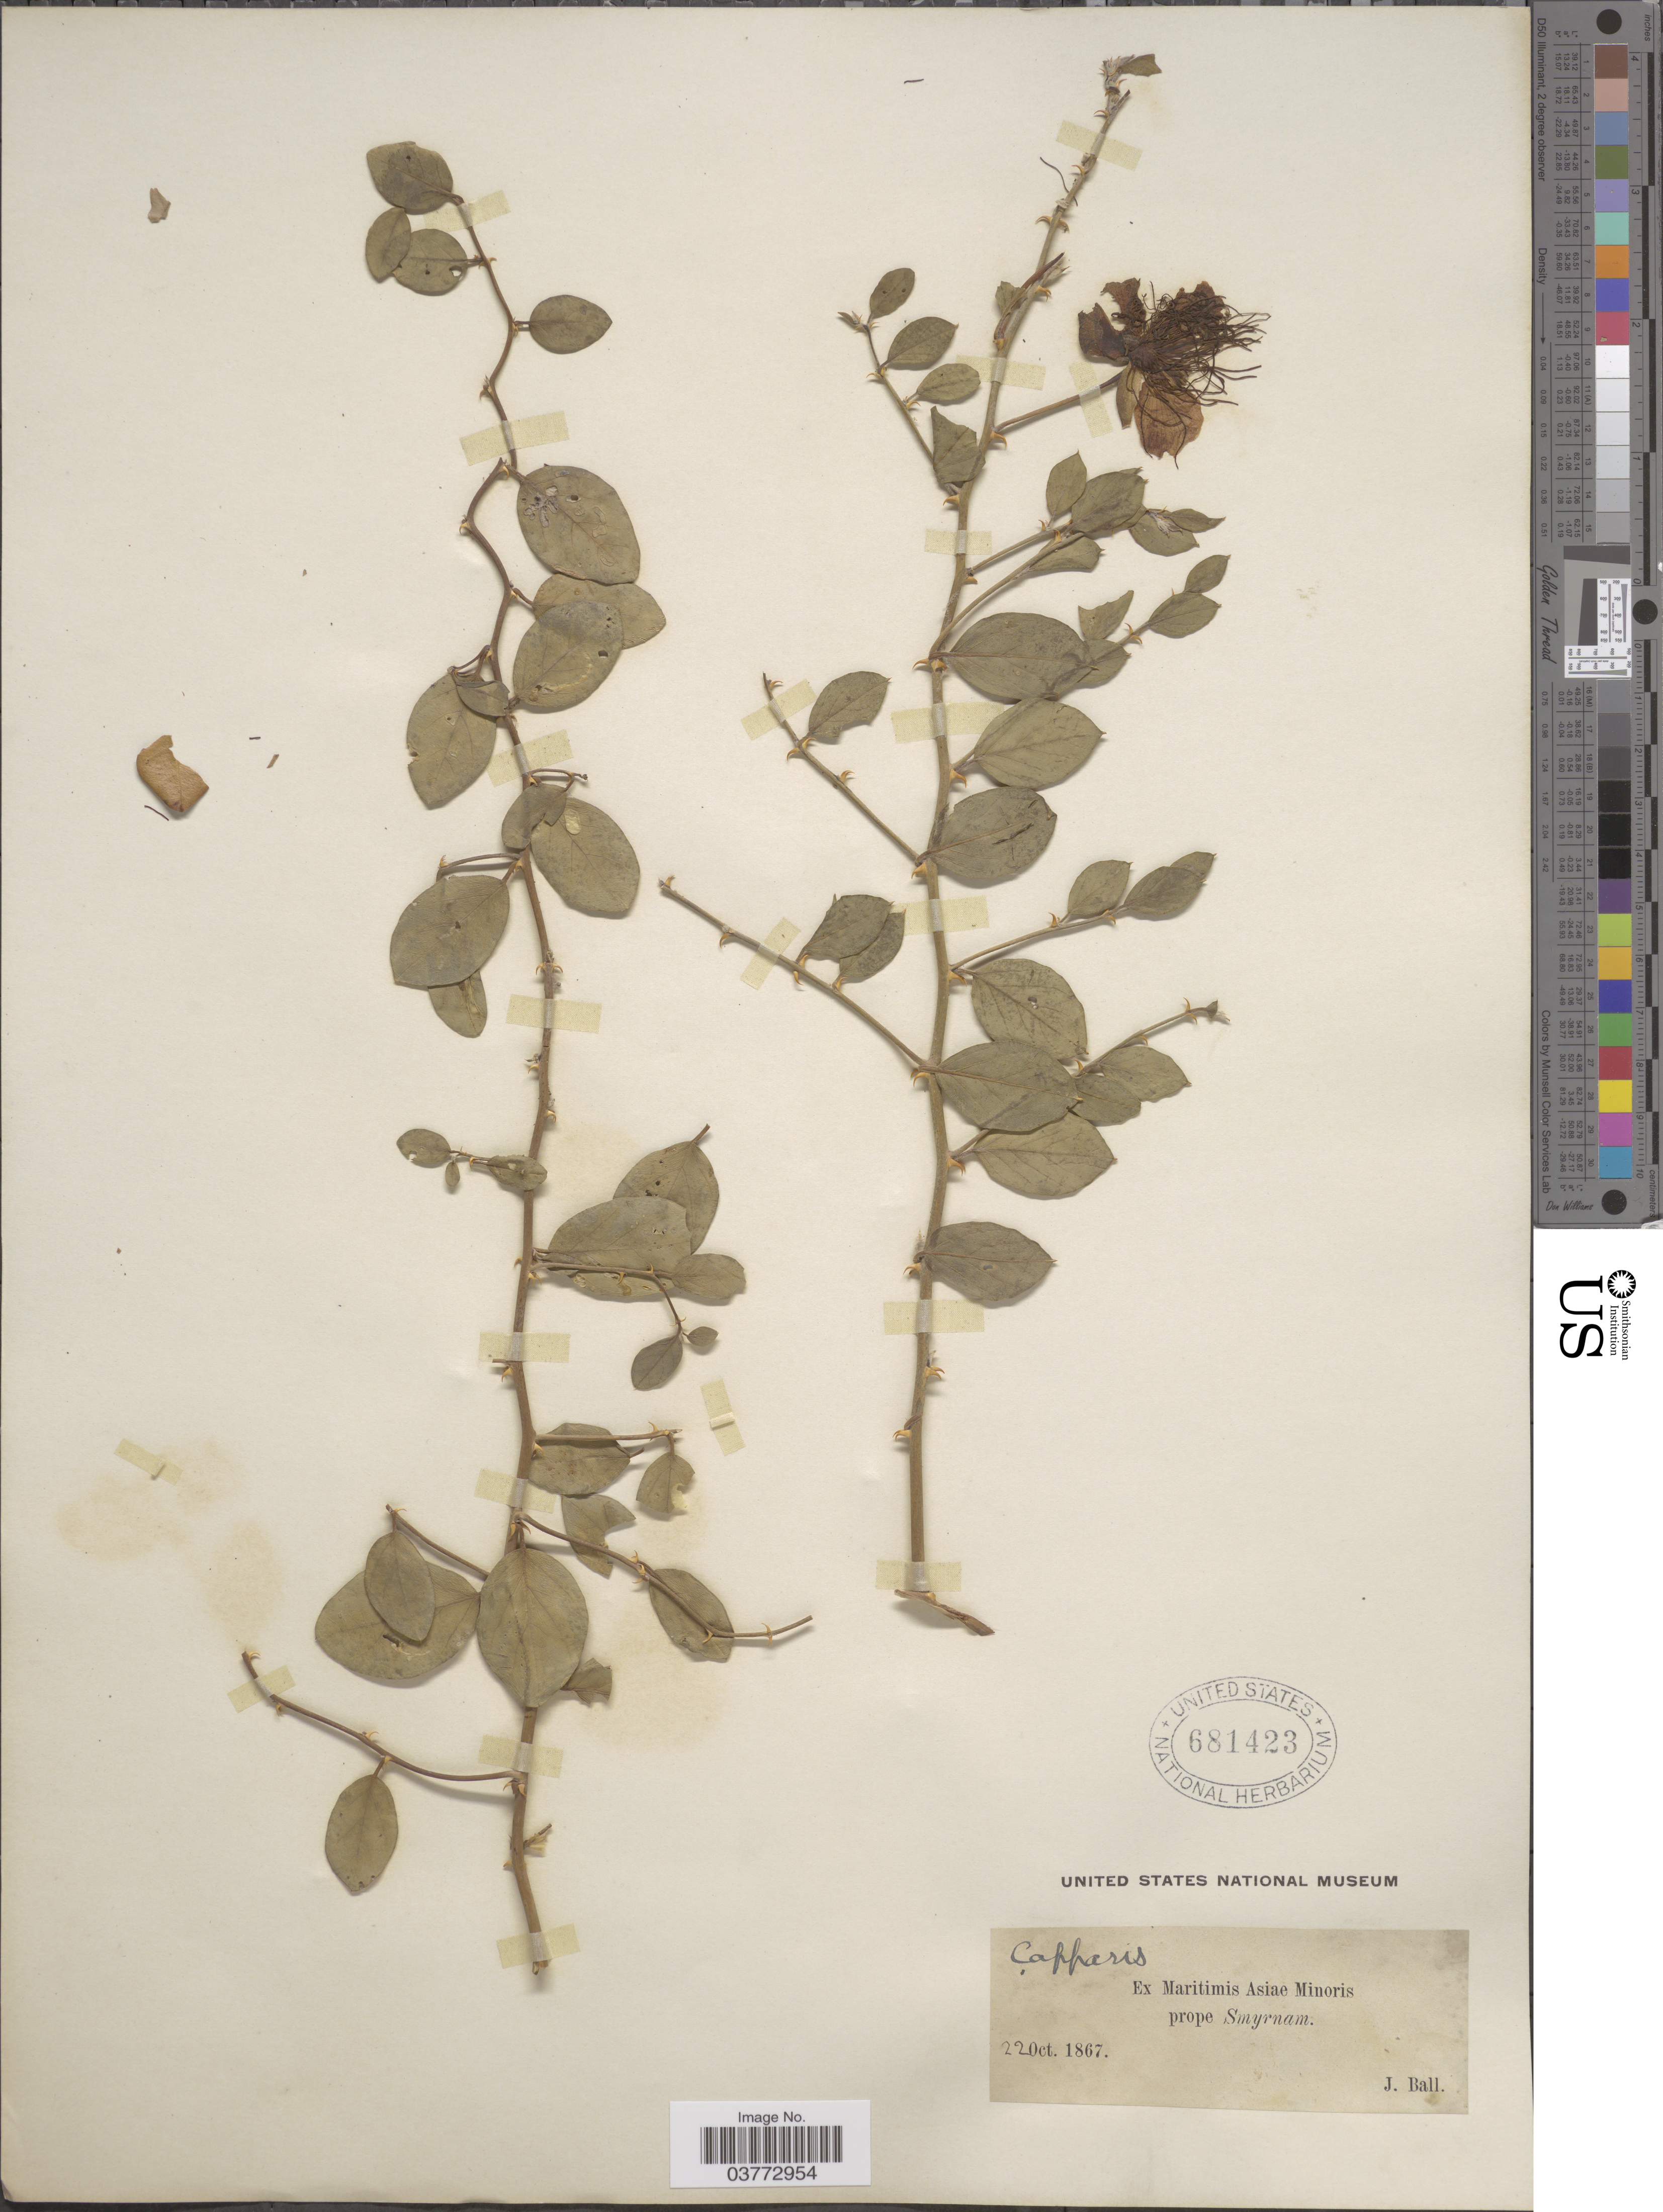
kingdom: Plantae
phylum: Tracheophyta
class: Magnoliopsida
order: Brassicales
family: Capparaceae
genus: Capparis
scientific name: Capparis sp.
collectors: J. Ball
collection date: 1867-10-22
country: Turkey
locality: Ex Maritimis Asiae Minoris prope Smyrnam.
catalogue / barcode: US 681423